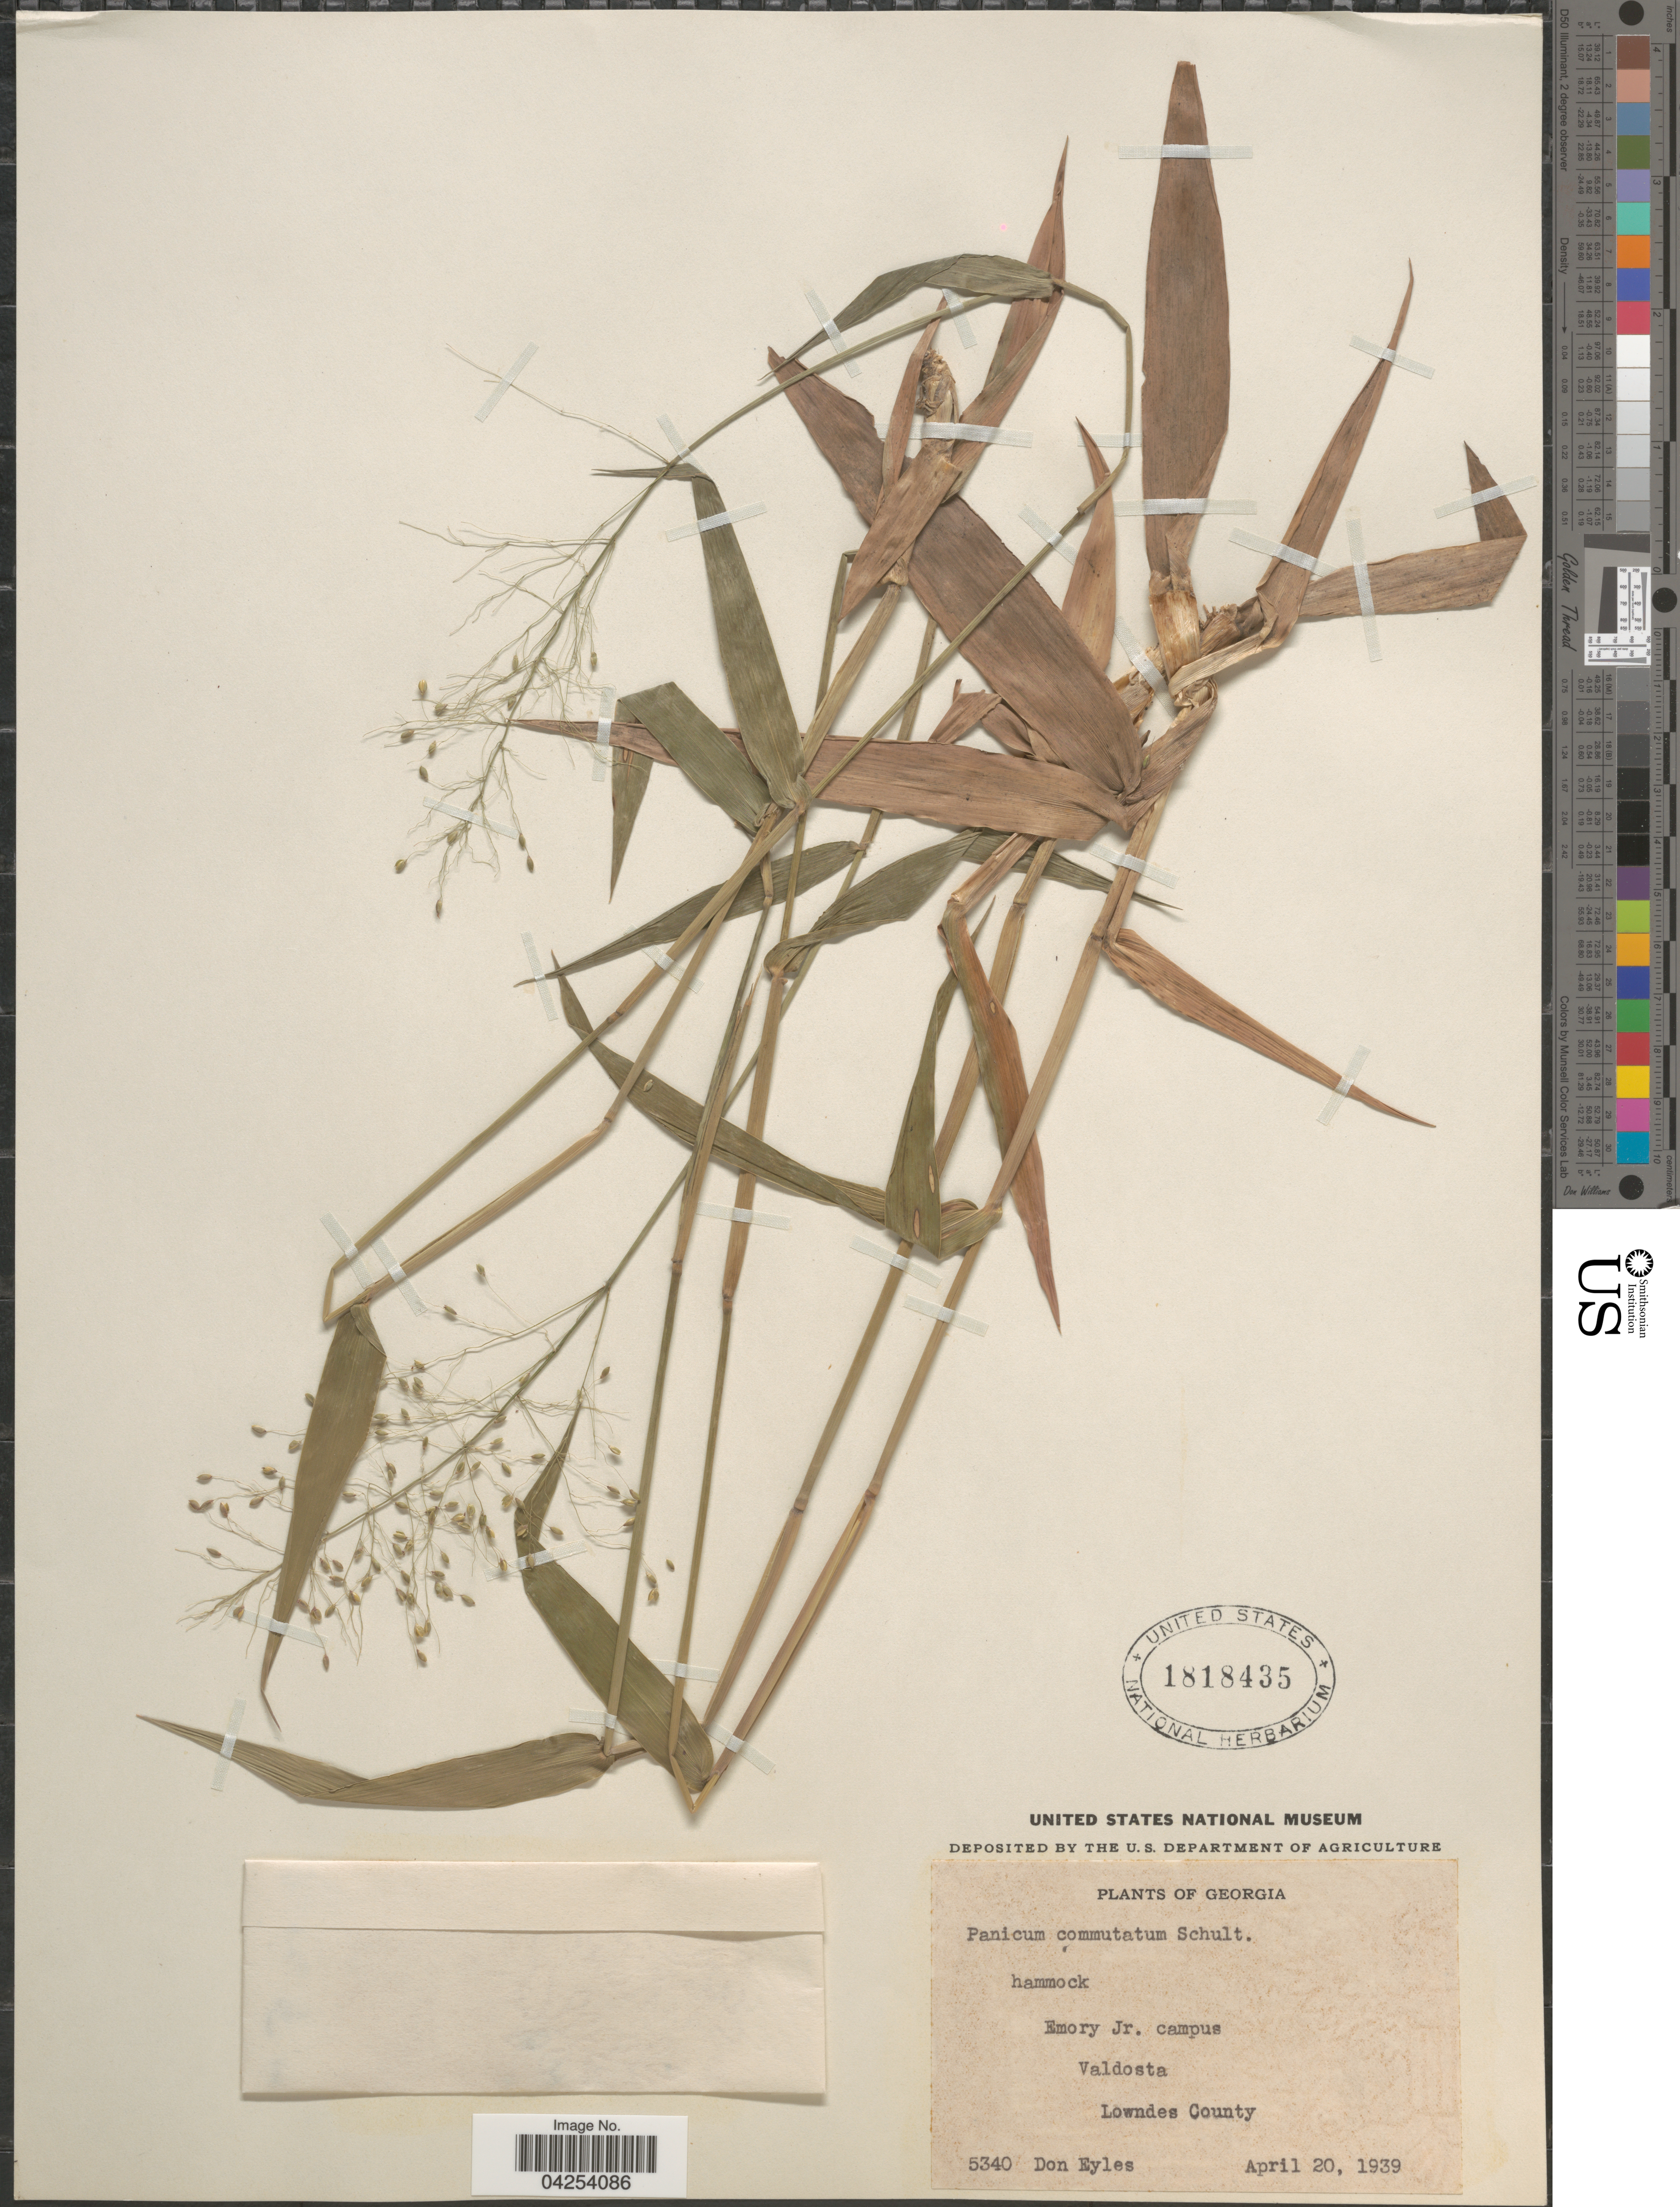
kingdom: Plantae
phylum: Tracheophyta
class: Liliopsida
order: Poales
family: Poaceae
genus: Dichanthelium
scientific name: Dichanthelium commutatum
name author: (Schult.) Gould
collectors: D. Eyles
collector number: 5340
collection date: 1939-04-20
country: United States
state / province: Georgia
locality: Hammock Emory Jr. campus Valdosta Lowndes County.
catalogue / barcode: US 1818435